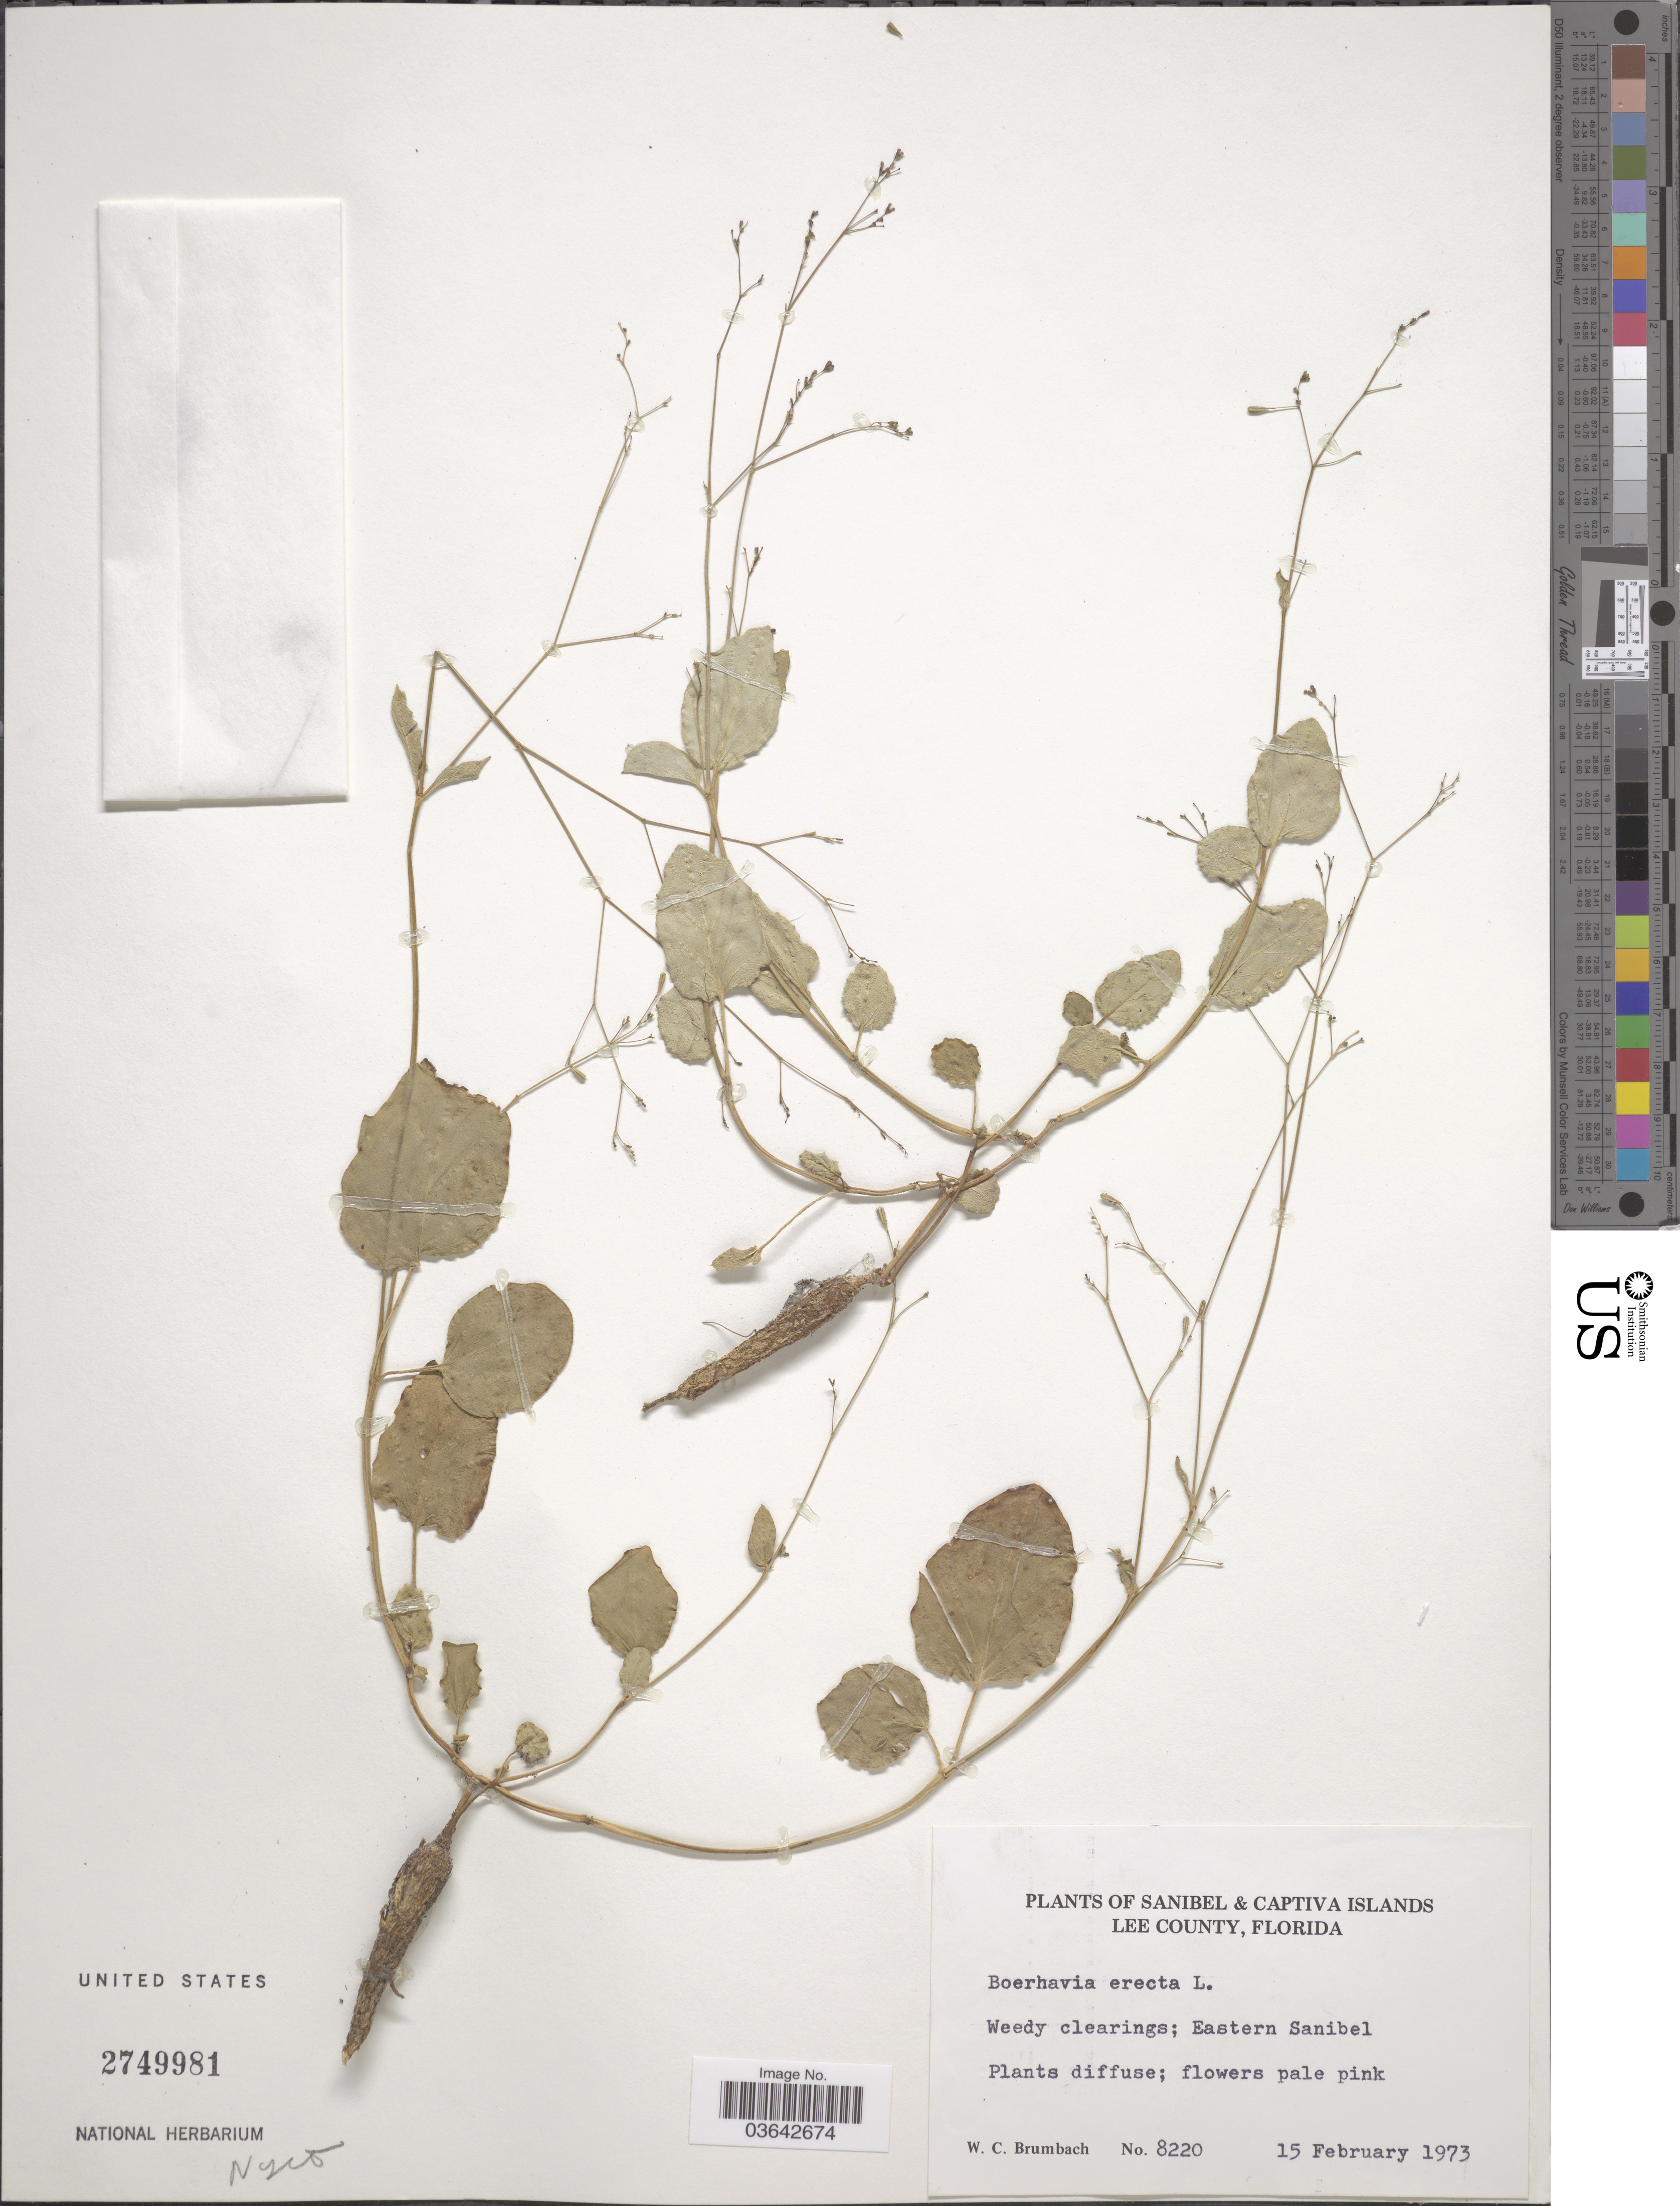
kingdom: Plantae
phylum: Tracheophyta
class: Magnoliopsida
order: Caryophyllales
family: Nyctaginaceae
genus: Boerhavia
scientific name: Boerhavia erecta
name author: L.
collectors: W. C. Brumbach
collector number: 8220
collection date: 1973-02-15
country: United States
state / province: Florida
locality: Sanibel Island. Lee County. Eastern Sanibel.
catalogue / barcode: US 2749981